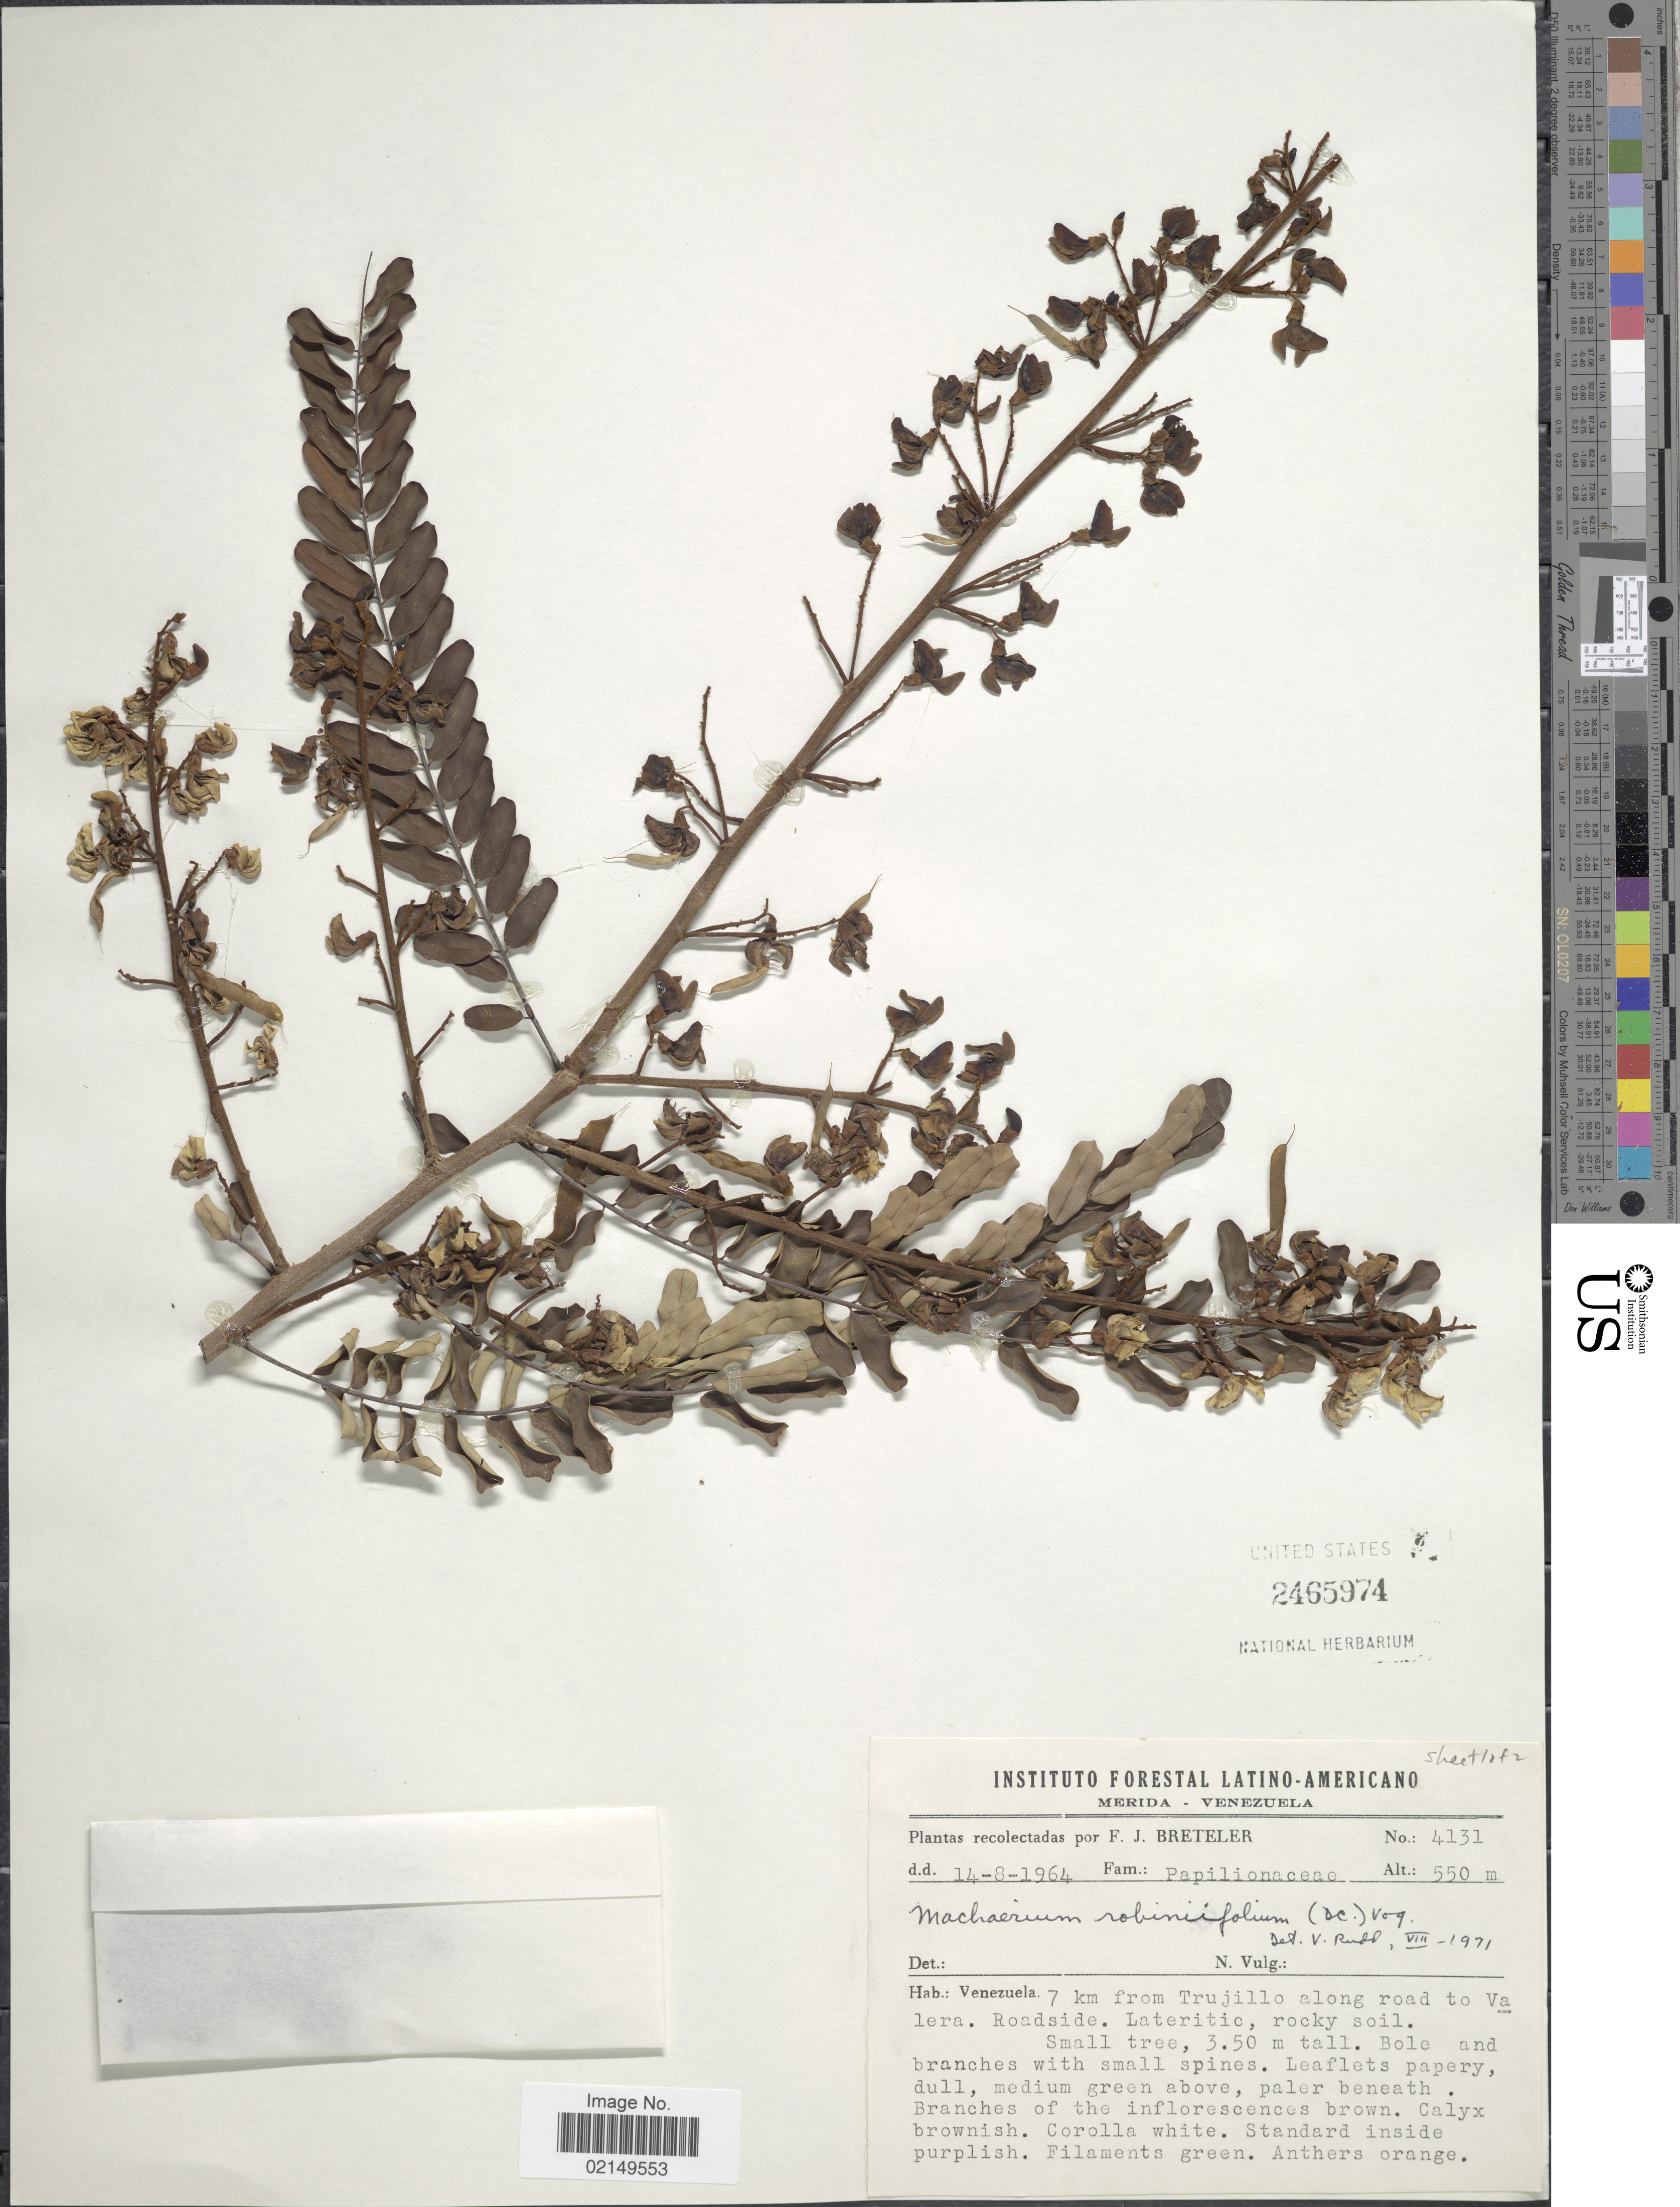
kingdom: Plantae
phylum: Tracheophyta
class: Magnoliopsida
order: Fabales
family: Fabaceae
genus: Machaerium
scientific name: Machaerium robinifolium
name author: (DC.) Vogel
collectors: F. J. Breteler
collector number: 4131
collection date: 1964-08-14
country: Venezuela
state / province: Mérida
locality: Merida, Venezuela, 7 km from Trujillo along road to Valera, Roadside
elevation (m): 550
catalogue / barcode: US 2465974